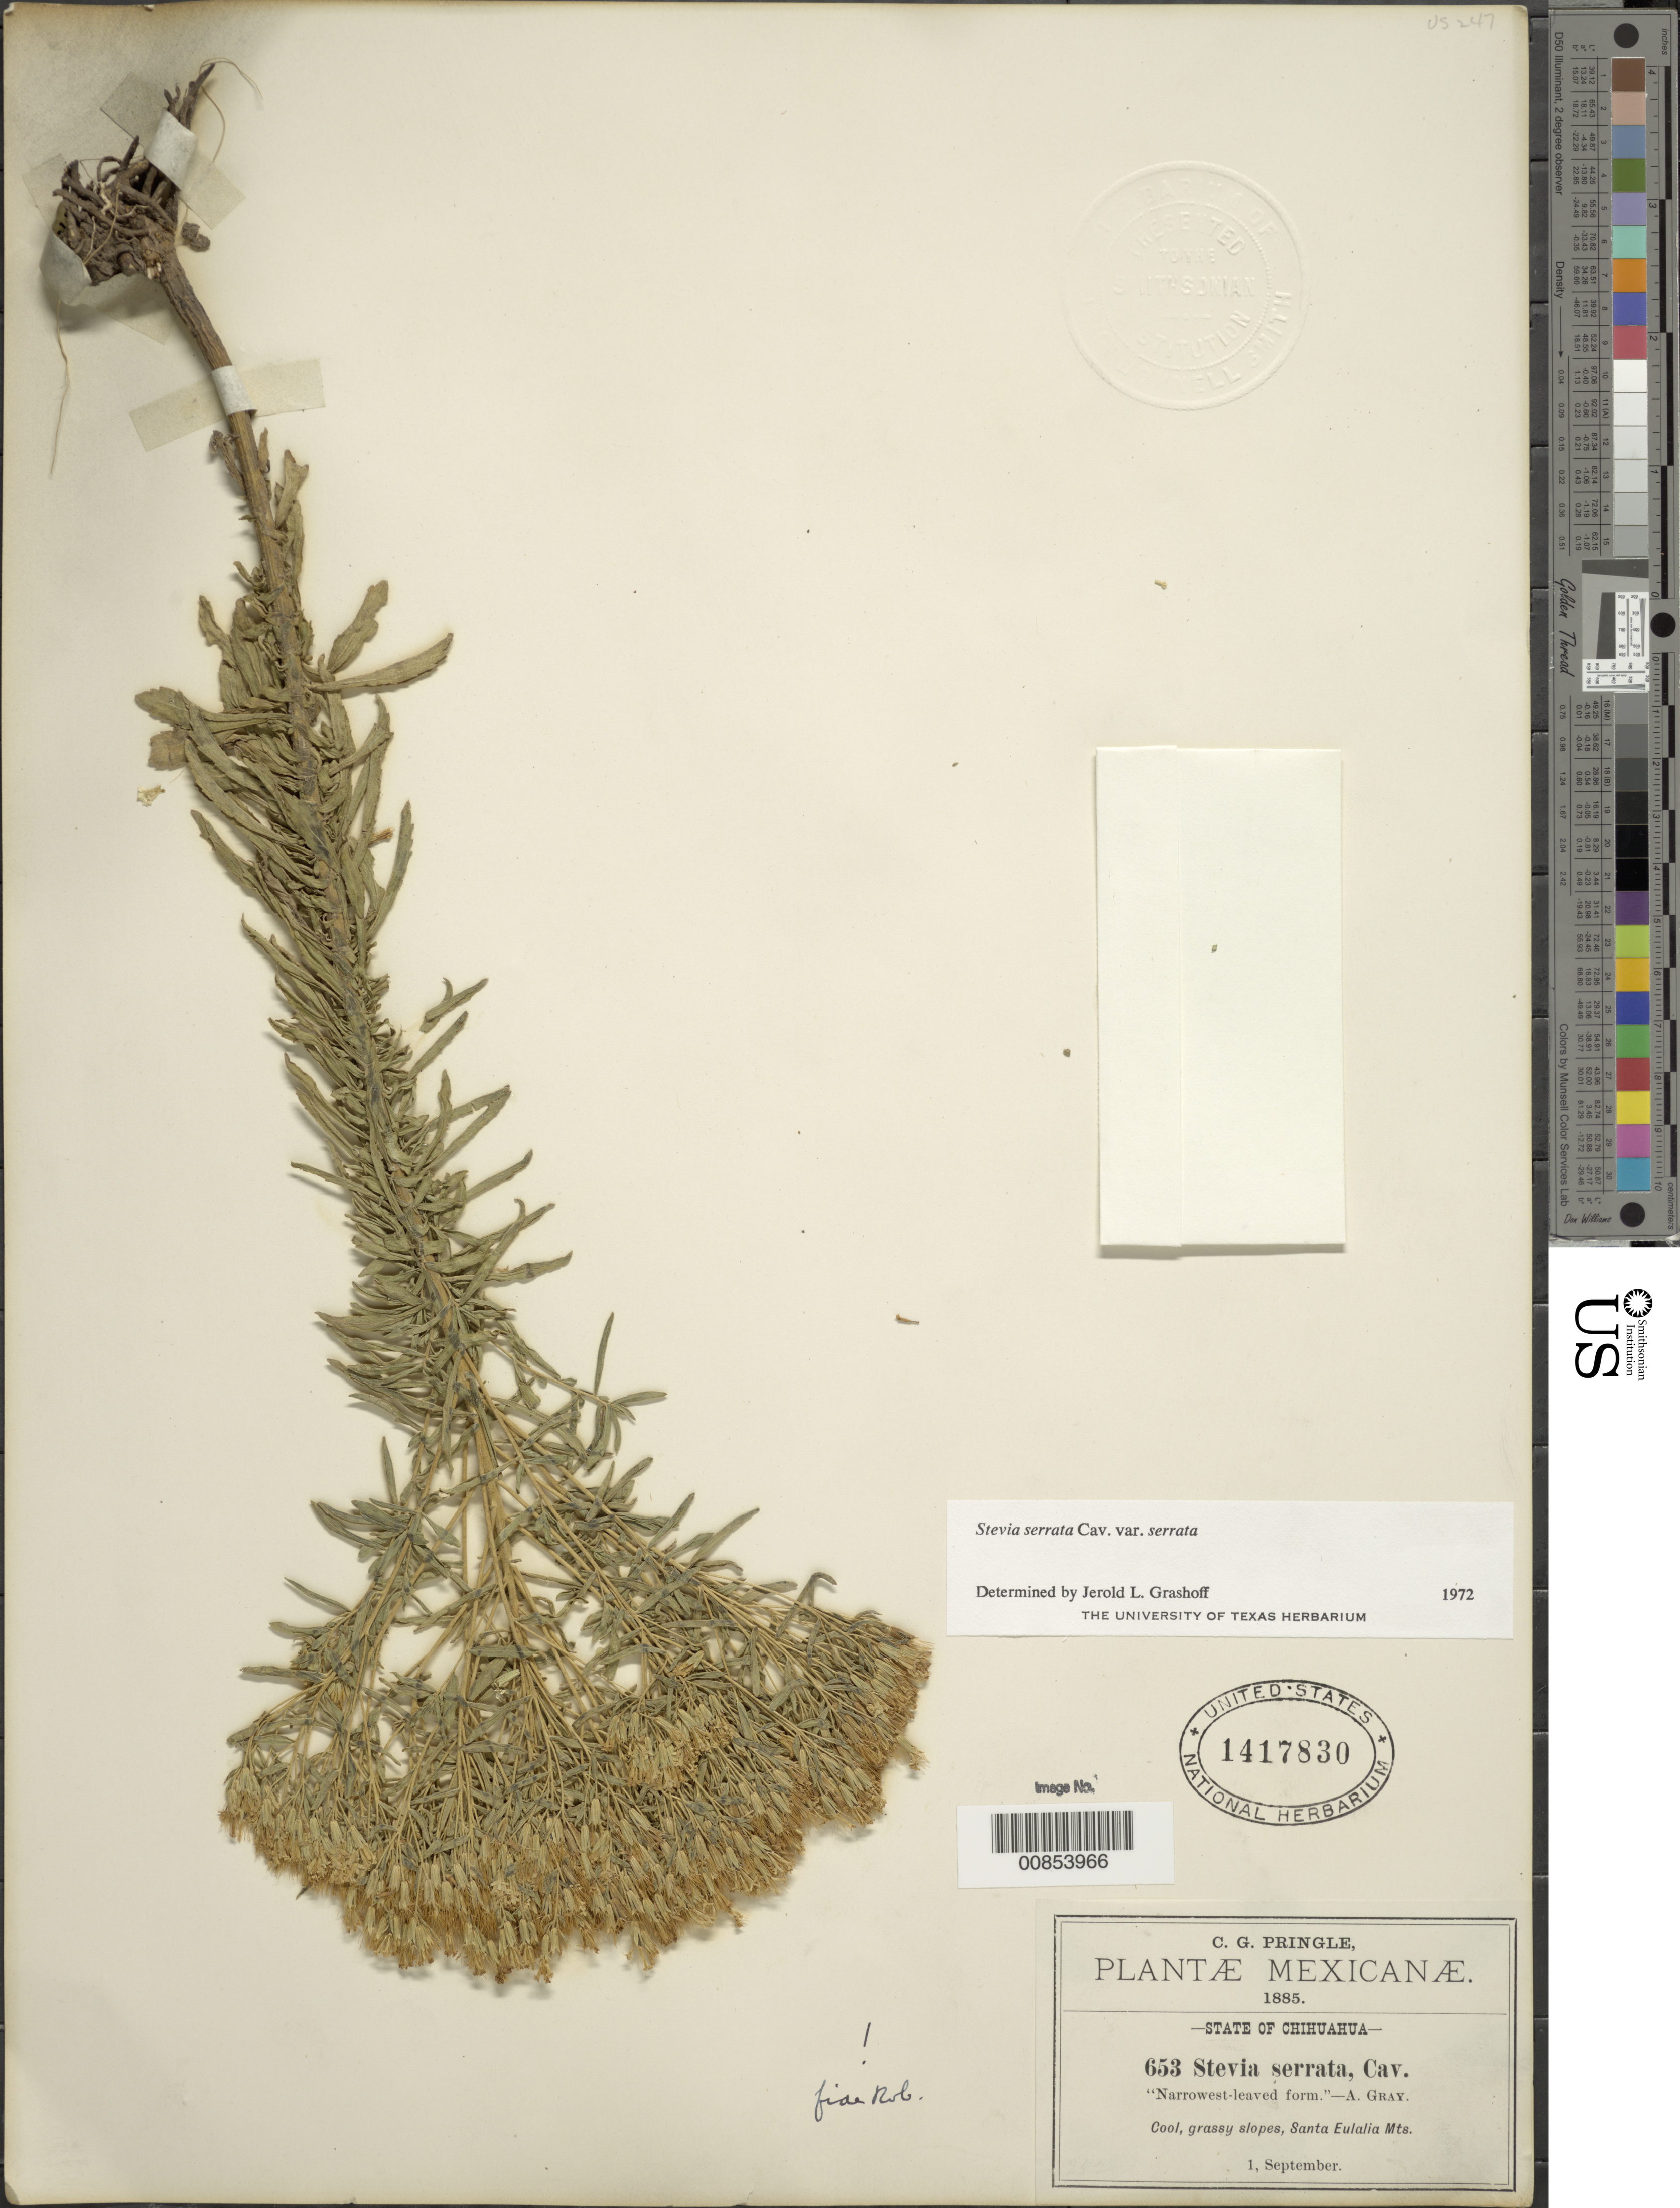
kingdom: Plantae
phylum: Tracheophyta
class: Magnoliopsida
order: Asterales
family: Asteraceae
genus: Stevia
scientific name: Stevia serrata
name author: Cav.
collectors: C. G. Pringle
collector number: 653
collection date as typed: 01 Sep 1885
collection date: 1885-09-01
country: Mexico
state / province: Chihuahua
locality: Santa Eulalia Mts.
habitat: Cool, grassy slopes.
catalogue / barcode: US 1417830